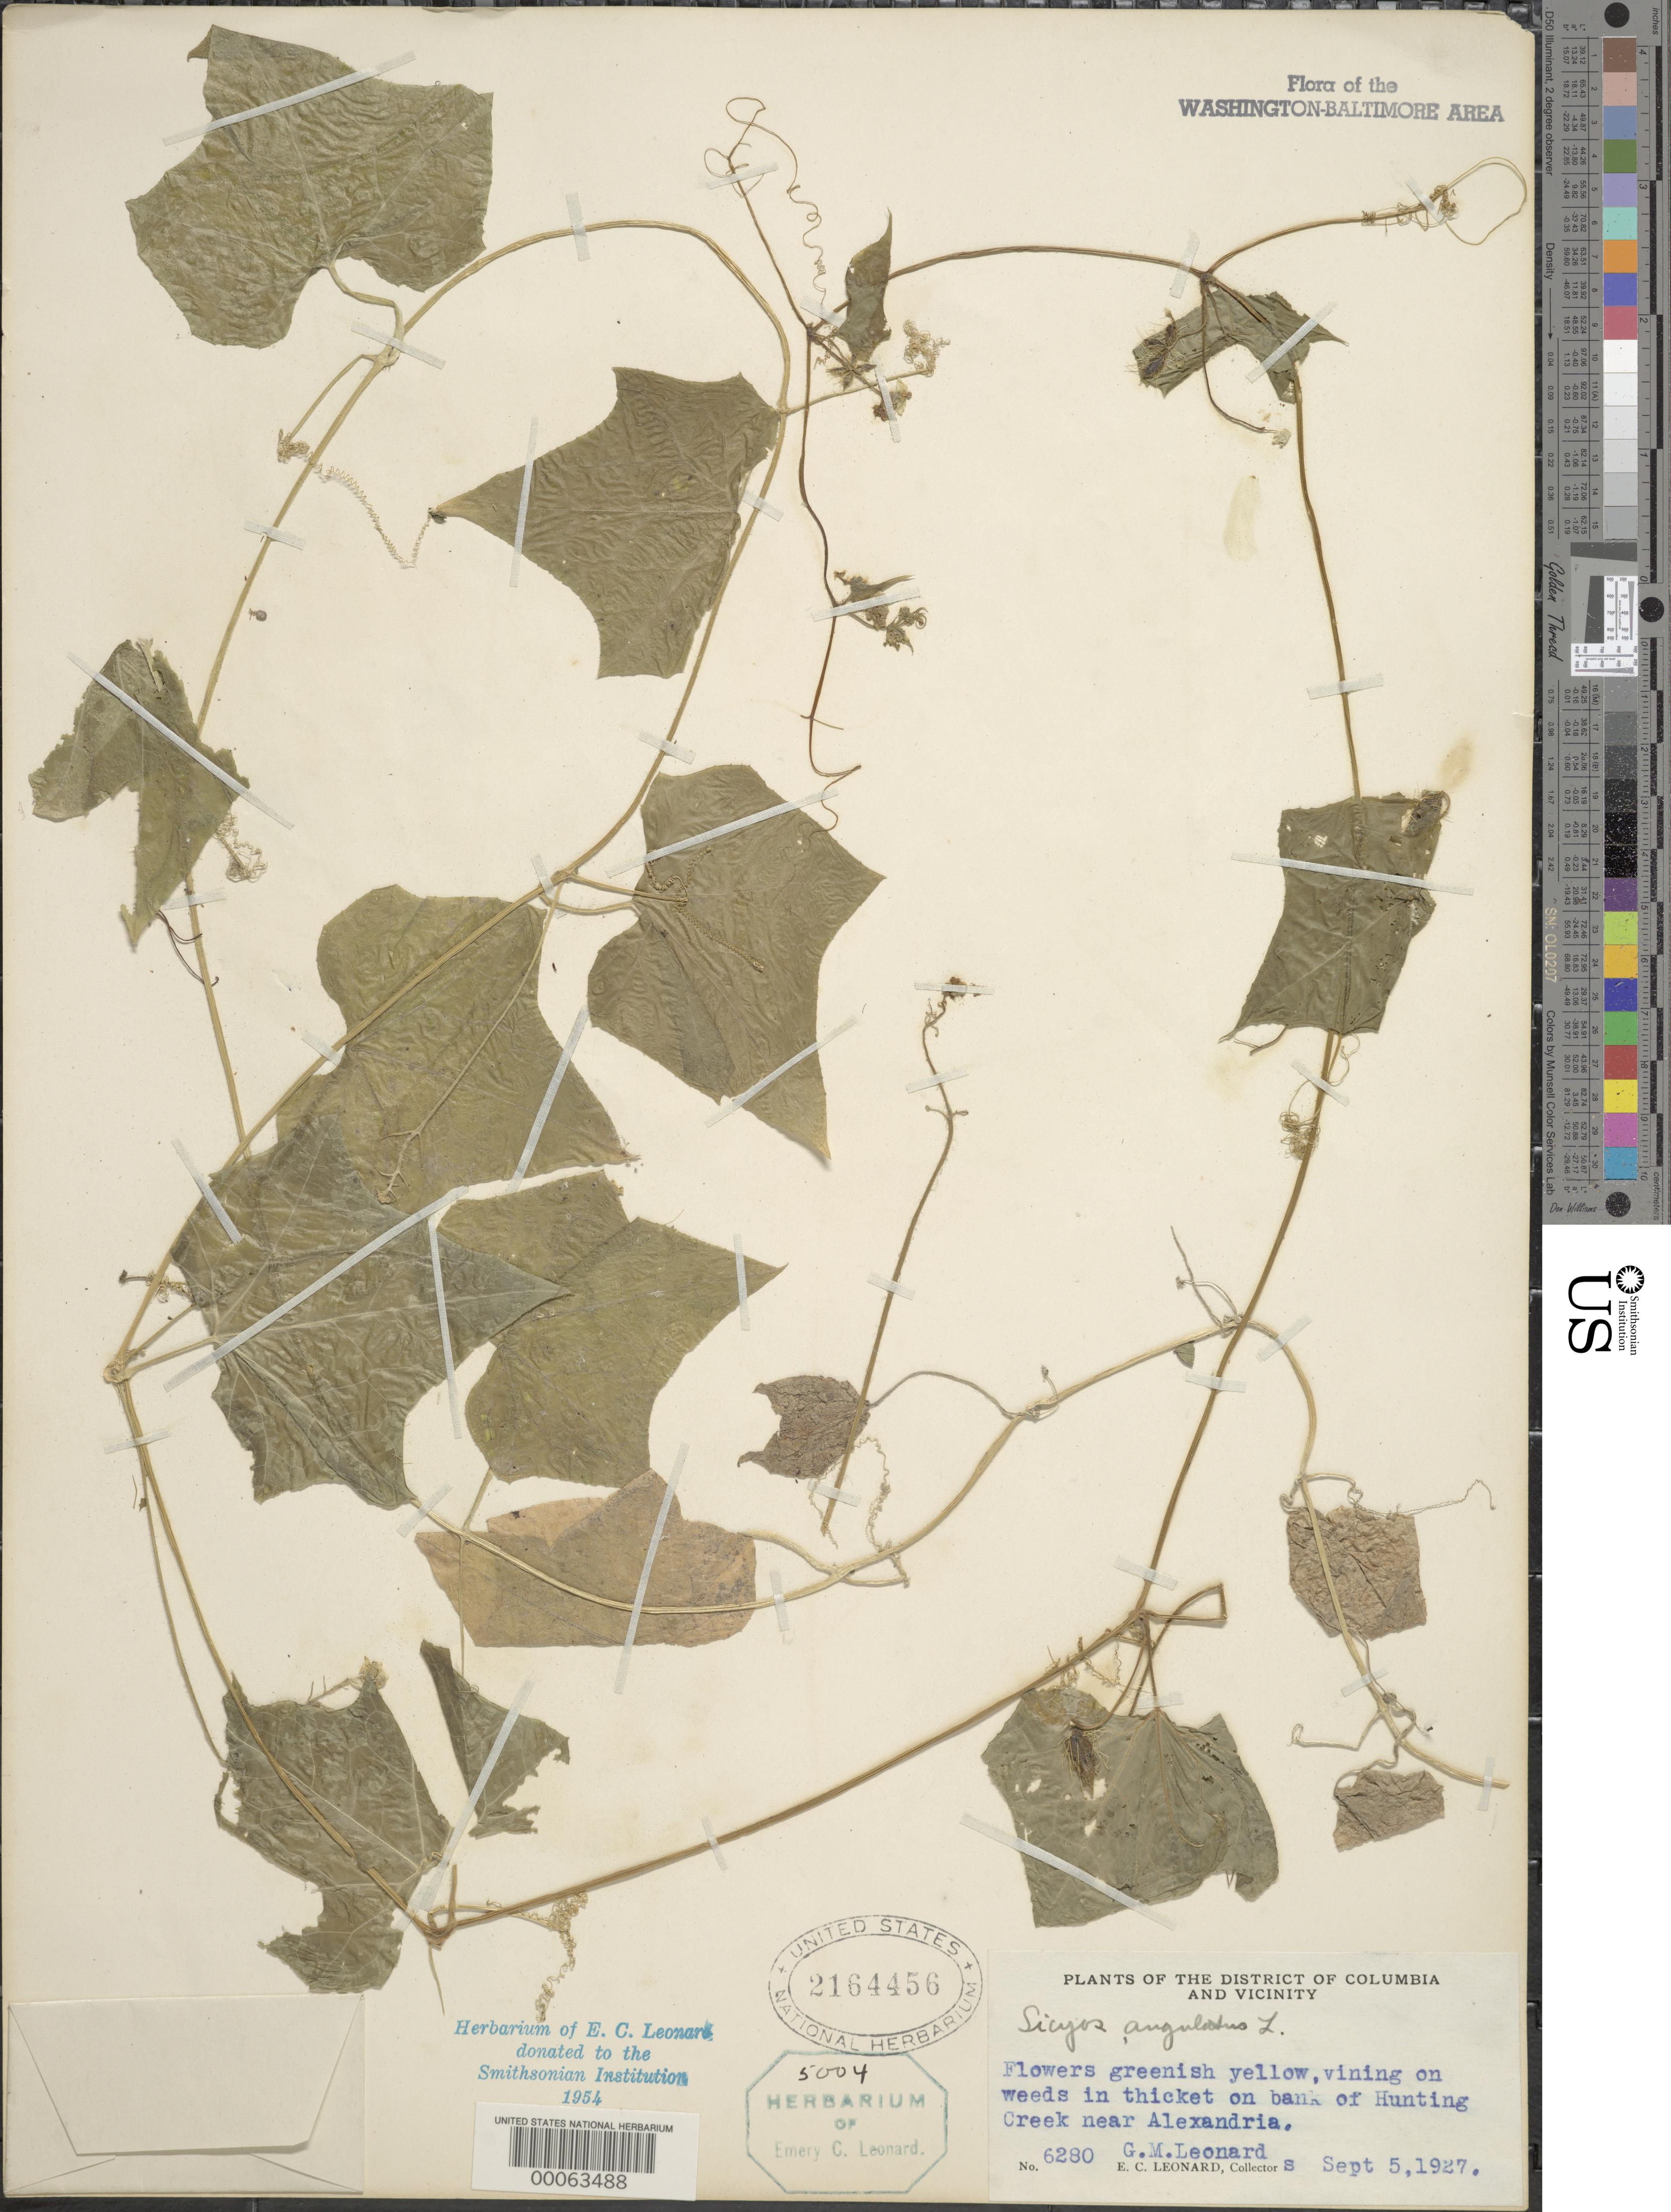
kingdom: Plantae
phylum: Tracheophyta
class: Magnoliopsida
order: Cucurbitales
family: Cucurbitaceae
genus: Sicyos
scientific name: Sicyos angulatus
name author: L.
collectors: E. C. Leonard & G. M. Leonard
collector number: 6280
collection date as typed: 05 Sep 1927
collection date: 1927-09-05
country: United States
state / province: Virginia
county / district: Fairfax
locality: Hunting Creek near Alexandria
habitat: Weeds in thicket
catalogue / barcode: US 2164456